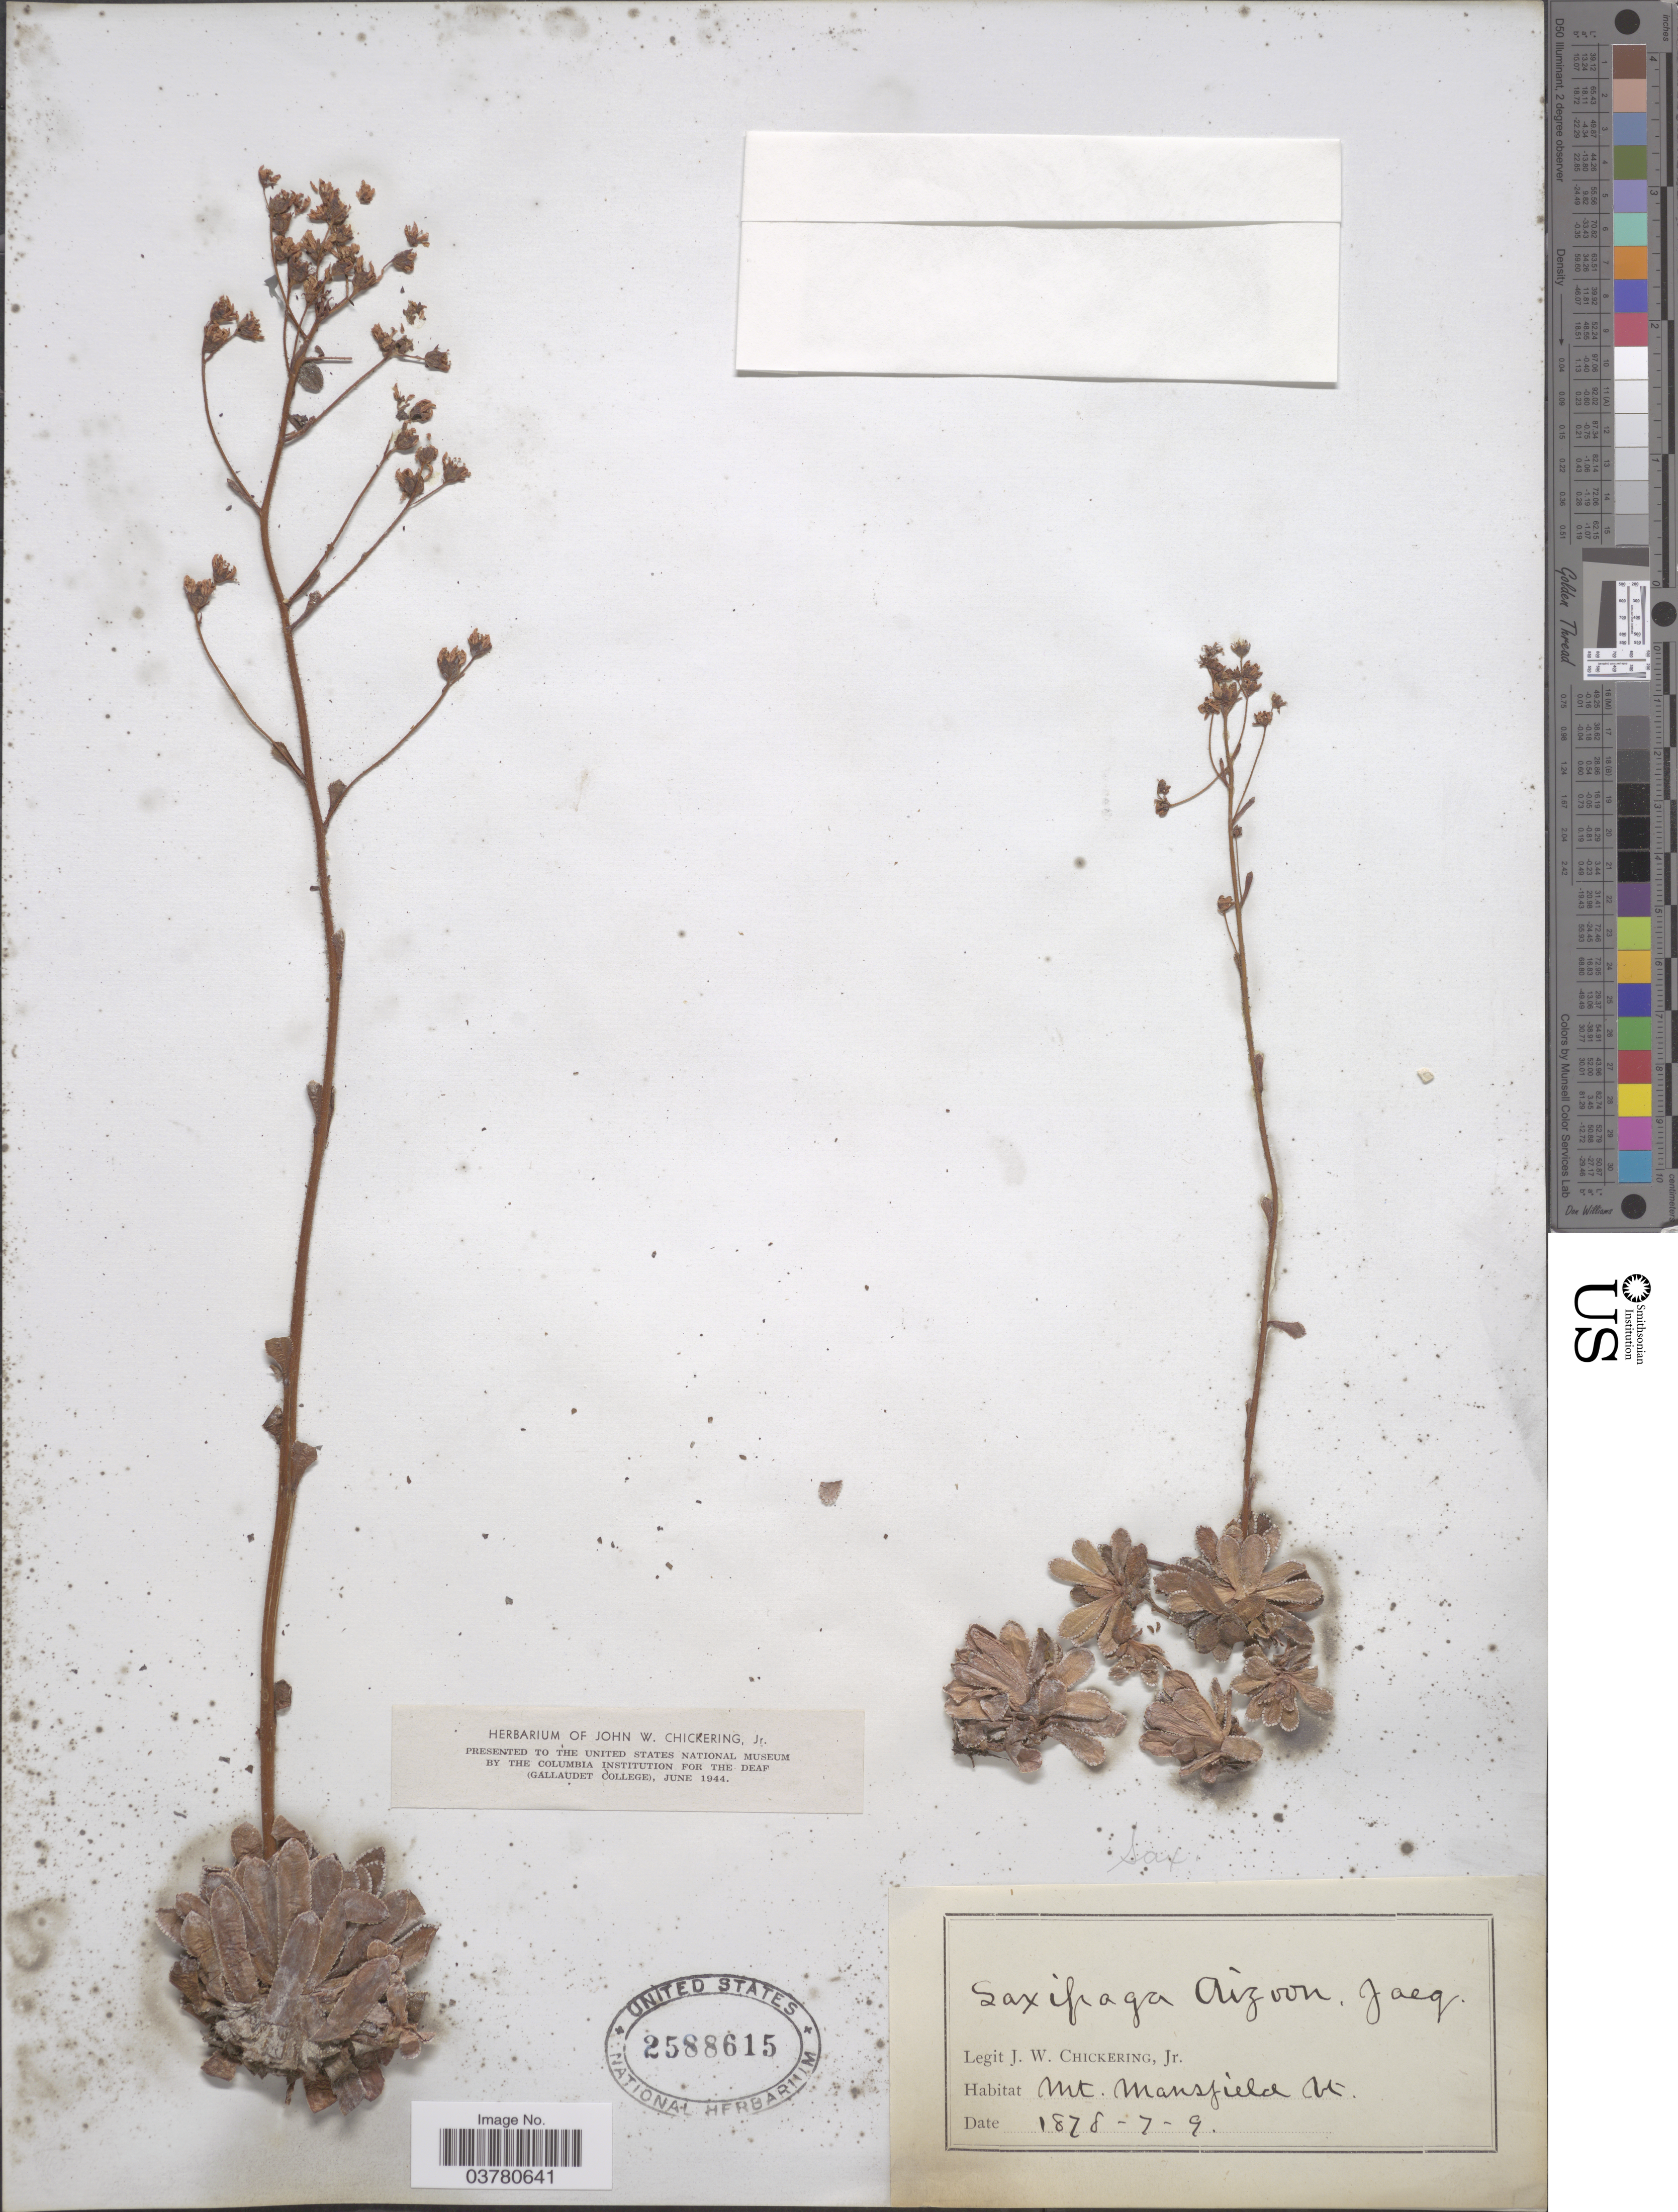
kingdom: Plantae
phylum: Tracheophyta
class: Magnoliopsida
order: Saxifragales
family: Saxifragaceae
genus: Saxifraga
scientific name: Saxifraga paniculata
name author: Mill.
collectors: J. W. Chickering Jr.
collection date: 1878-07-09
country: United States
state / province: Vermont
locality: Mt. Mansfield.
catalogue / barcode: US 2588615